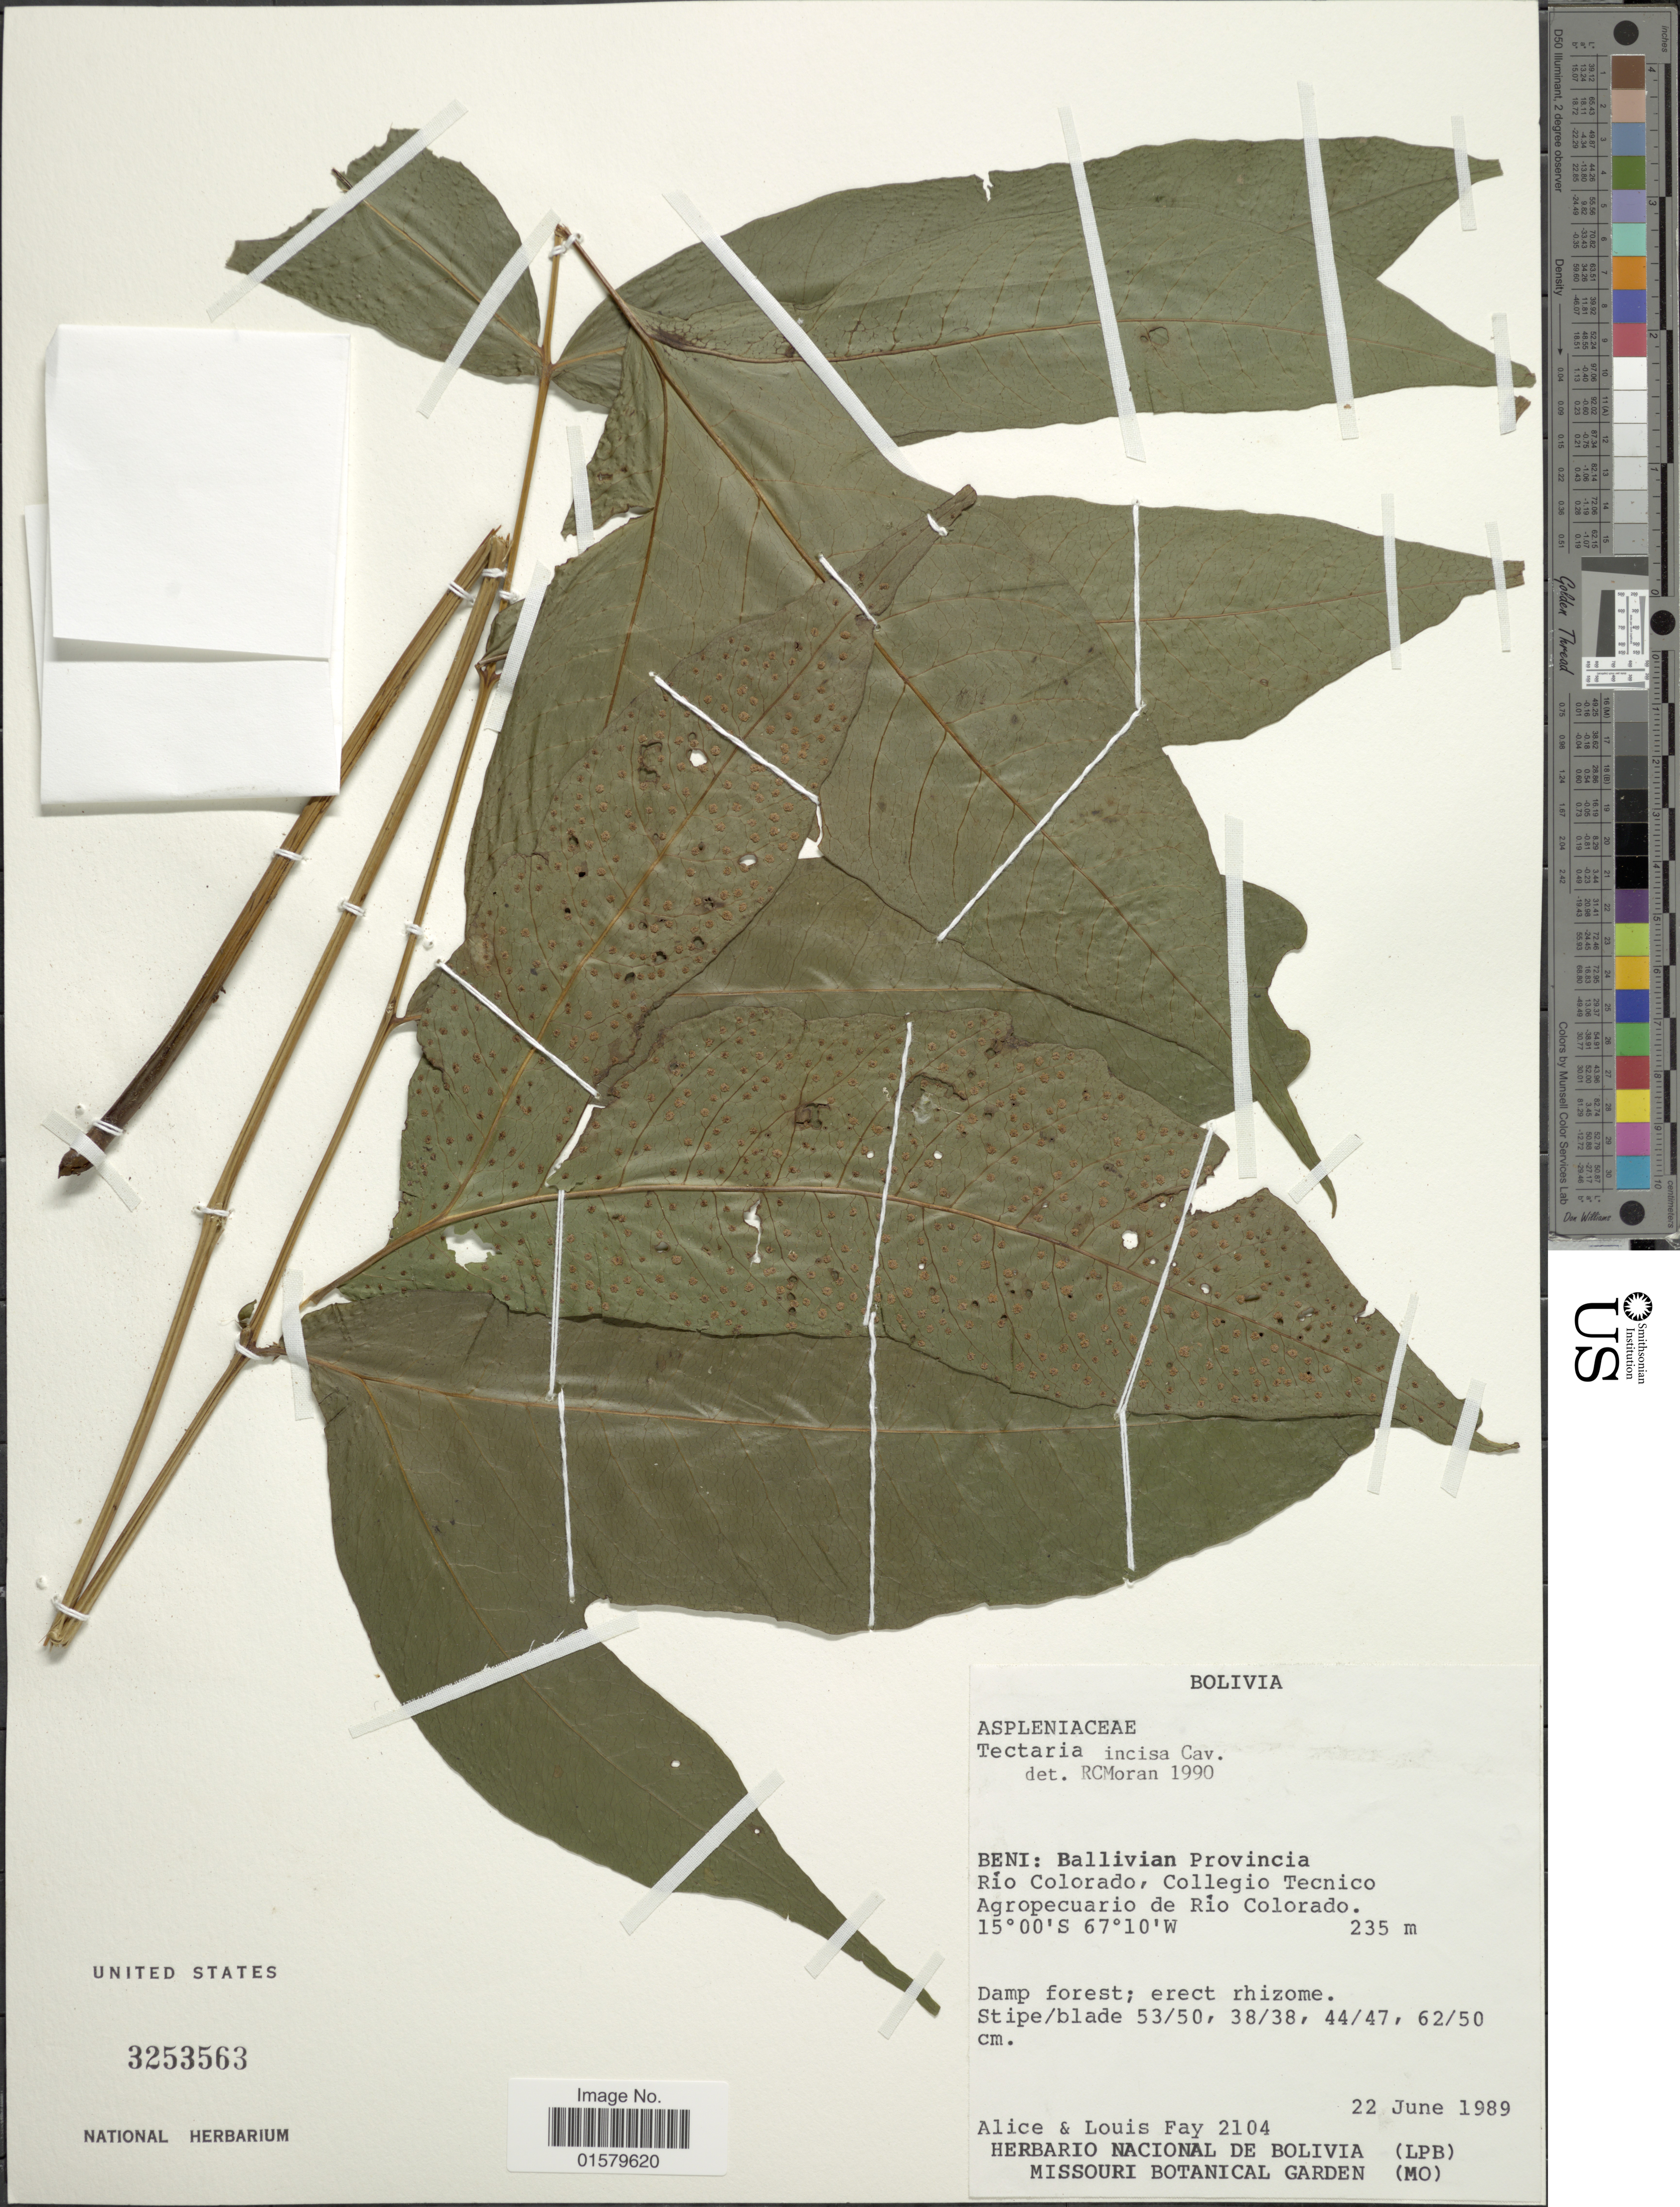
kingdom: Plantae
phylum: Tracheophyta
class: Polypodiopsida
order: Polypodiales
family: Tectariaceae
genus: Tectaria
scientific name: Tectaria incisa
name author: Cav.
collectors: A. Fay & L. Fay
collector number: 2104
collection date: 1989-06-22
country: Bolivia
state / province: Beni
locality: Ballivian Provincia, Rio Colorado, Collegio Tecnico. Agropecuario de Rio Colorado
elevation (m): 235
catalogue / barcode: US 3253563